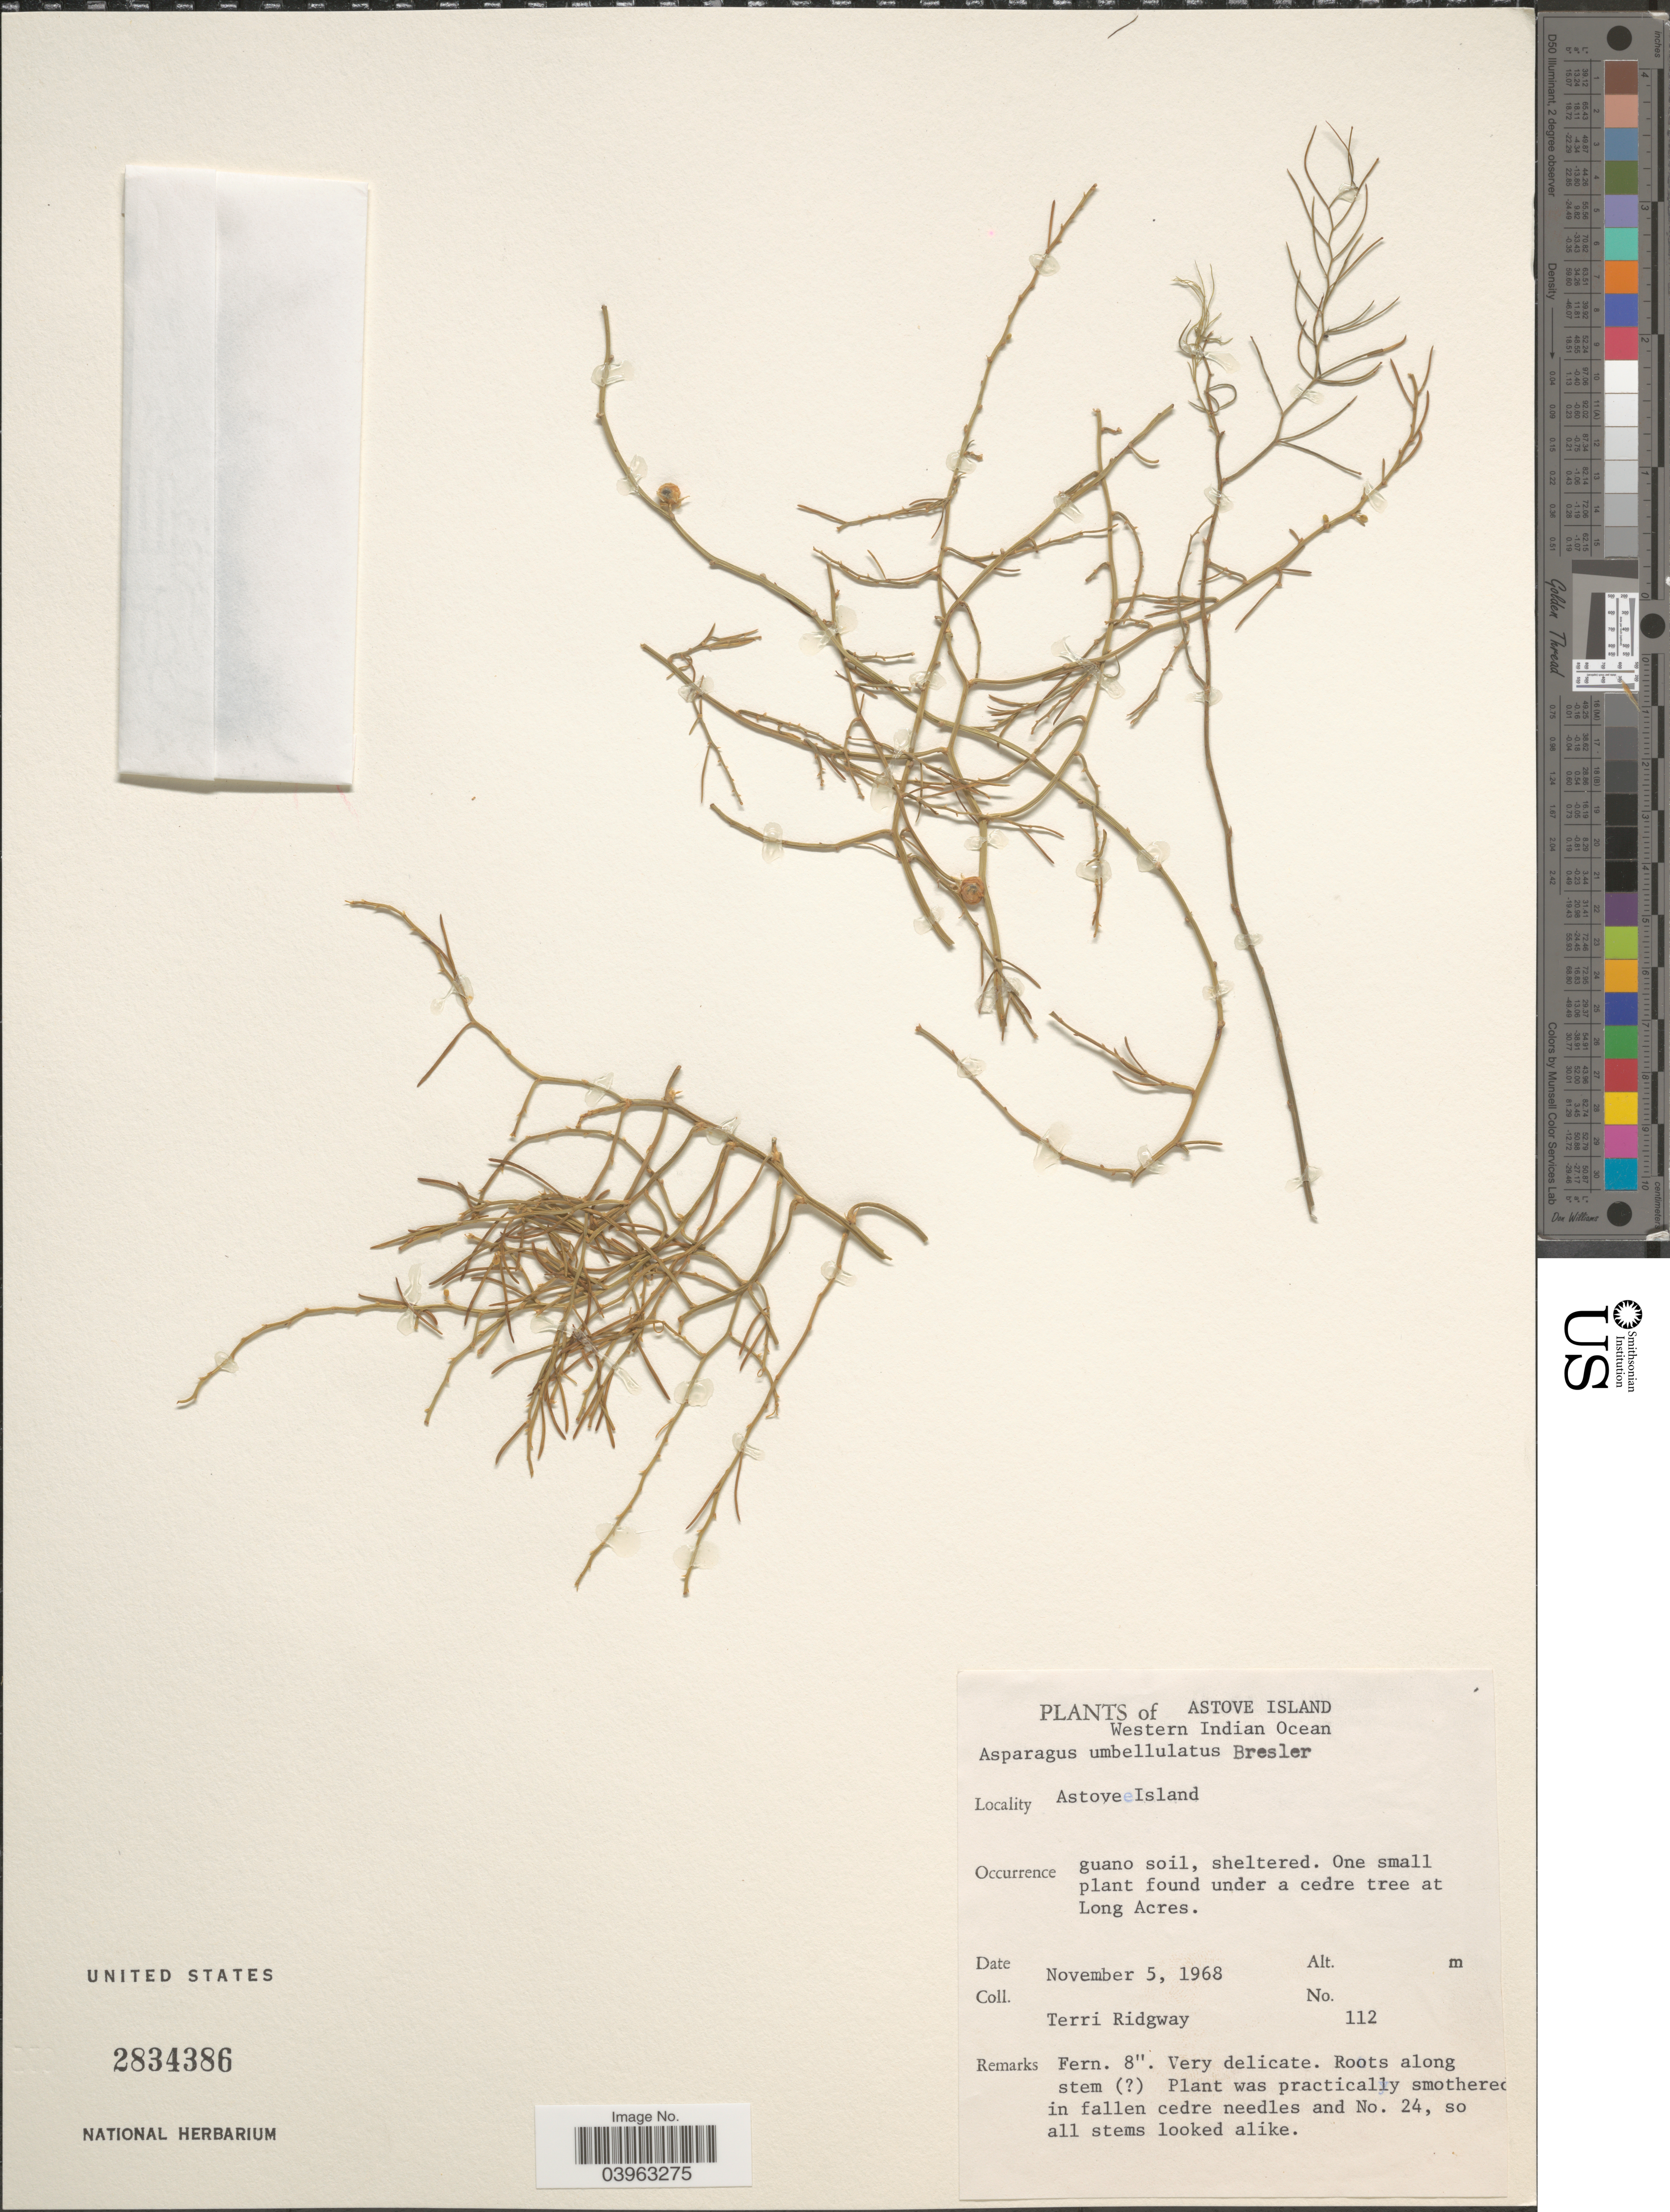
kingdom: Plantae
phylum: Tracheophyta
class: Liliopsida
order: Asparagales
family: Asparagaceae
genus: Asparagus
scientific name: Asparagus umbellatus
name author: Link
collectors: T. Ridgway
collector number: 112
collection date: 1968-11-05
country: Seychelles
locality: Astove Island. Western Indian Ocean. Astove Island.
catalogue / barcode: US 2834386